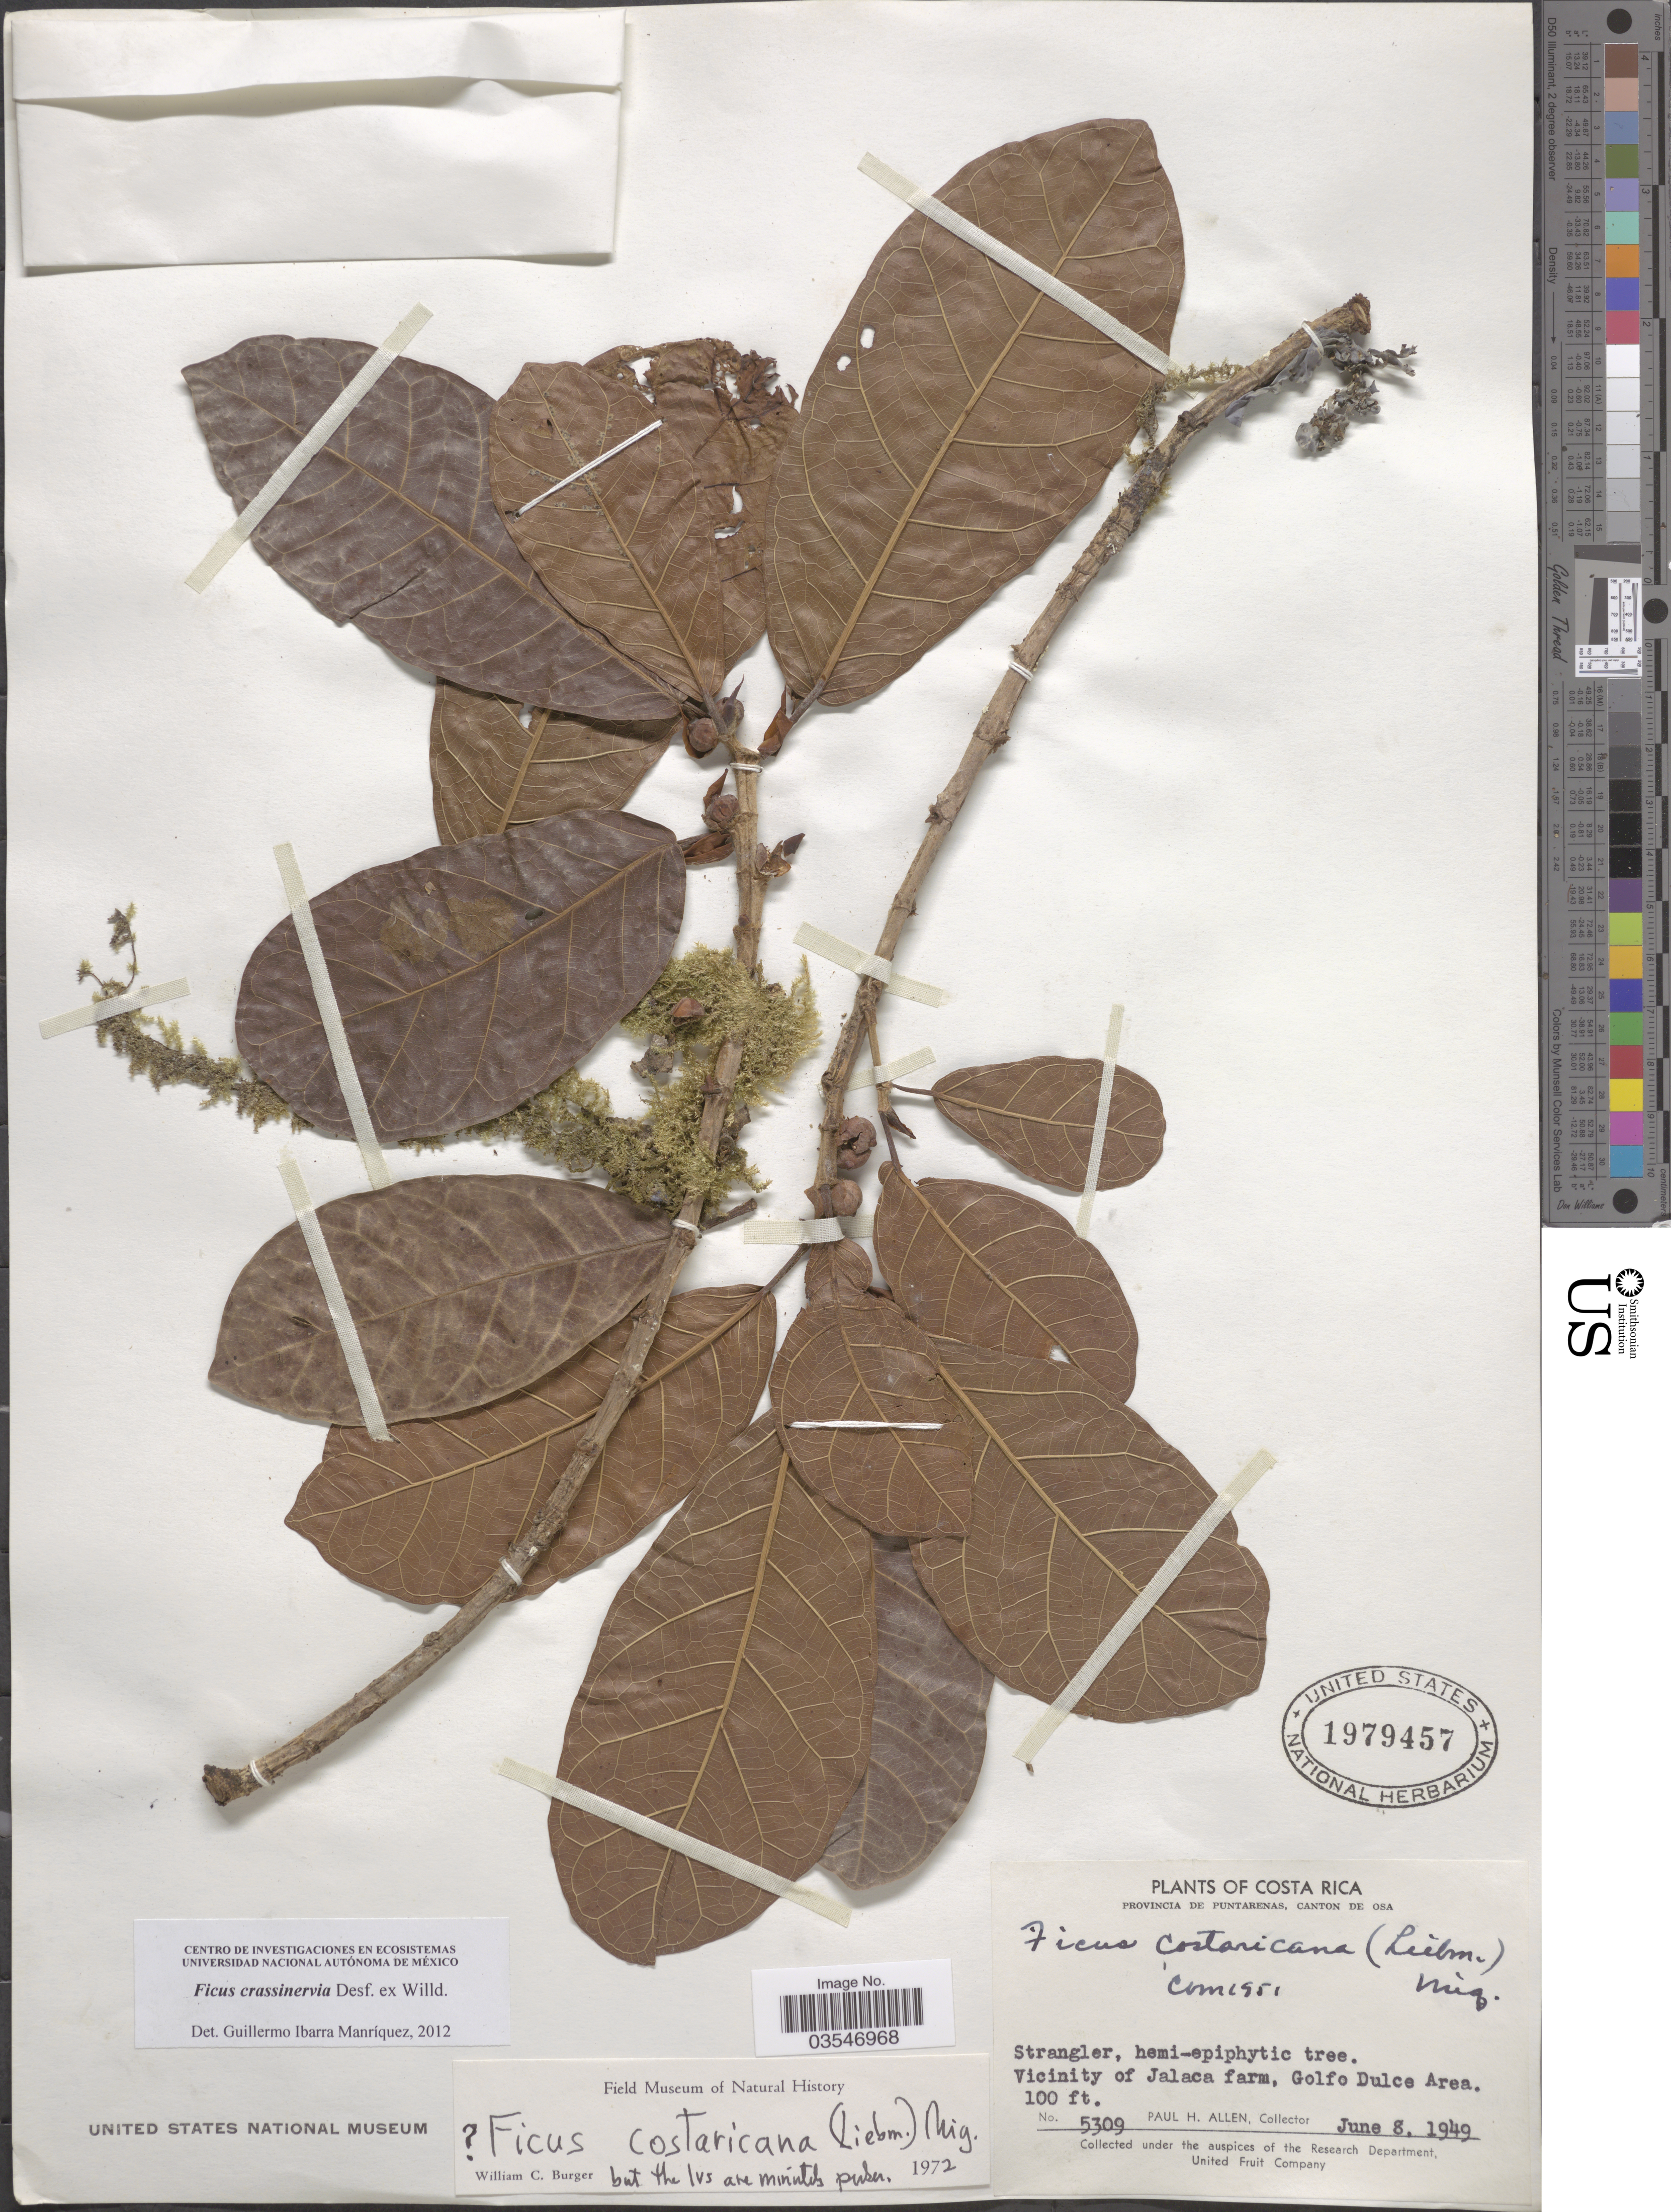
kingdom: Plantae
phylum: Tracheophyta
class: Magnoliopsida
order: Rosales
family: Moraceae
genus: Ficus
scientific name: Ficus crassinervia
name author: Desf. ex Willd.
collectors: P. H. Allen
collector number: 5309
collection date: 1949-06-08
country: Costa Rica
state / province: Puntarenas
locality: Canton de Osa. Vicinity of Jalaca farm, Golfo Dulce Area.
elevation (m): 30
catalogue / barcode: US 1979457